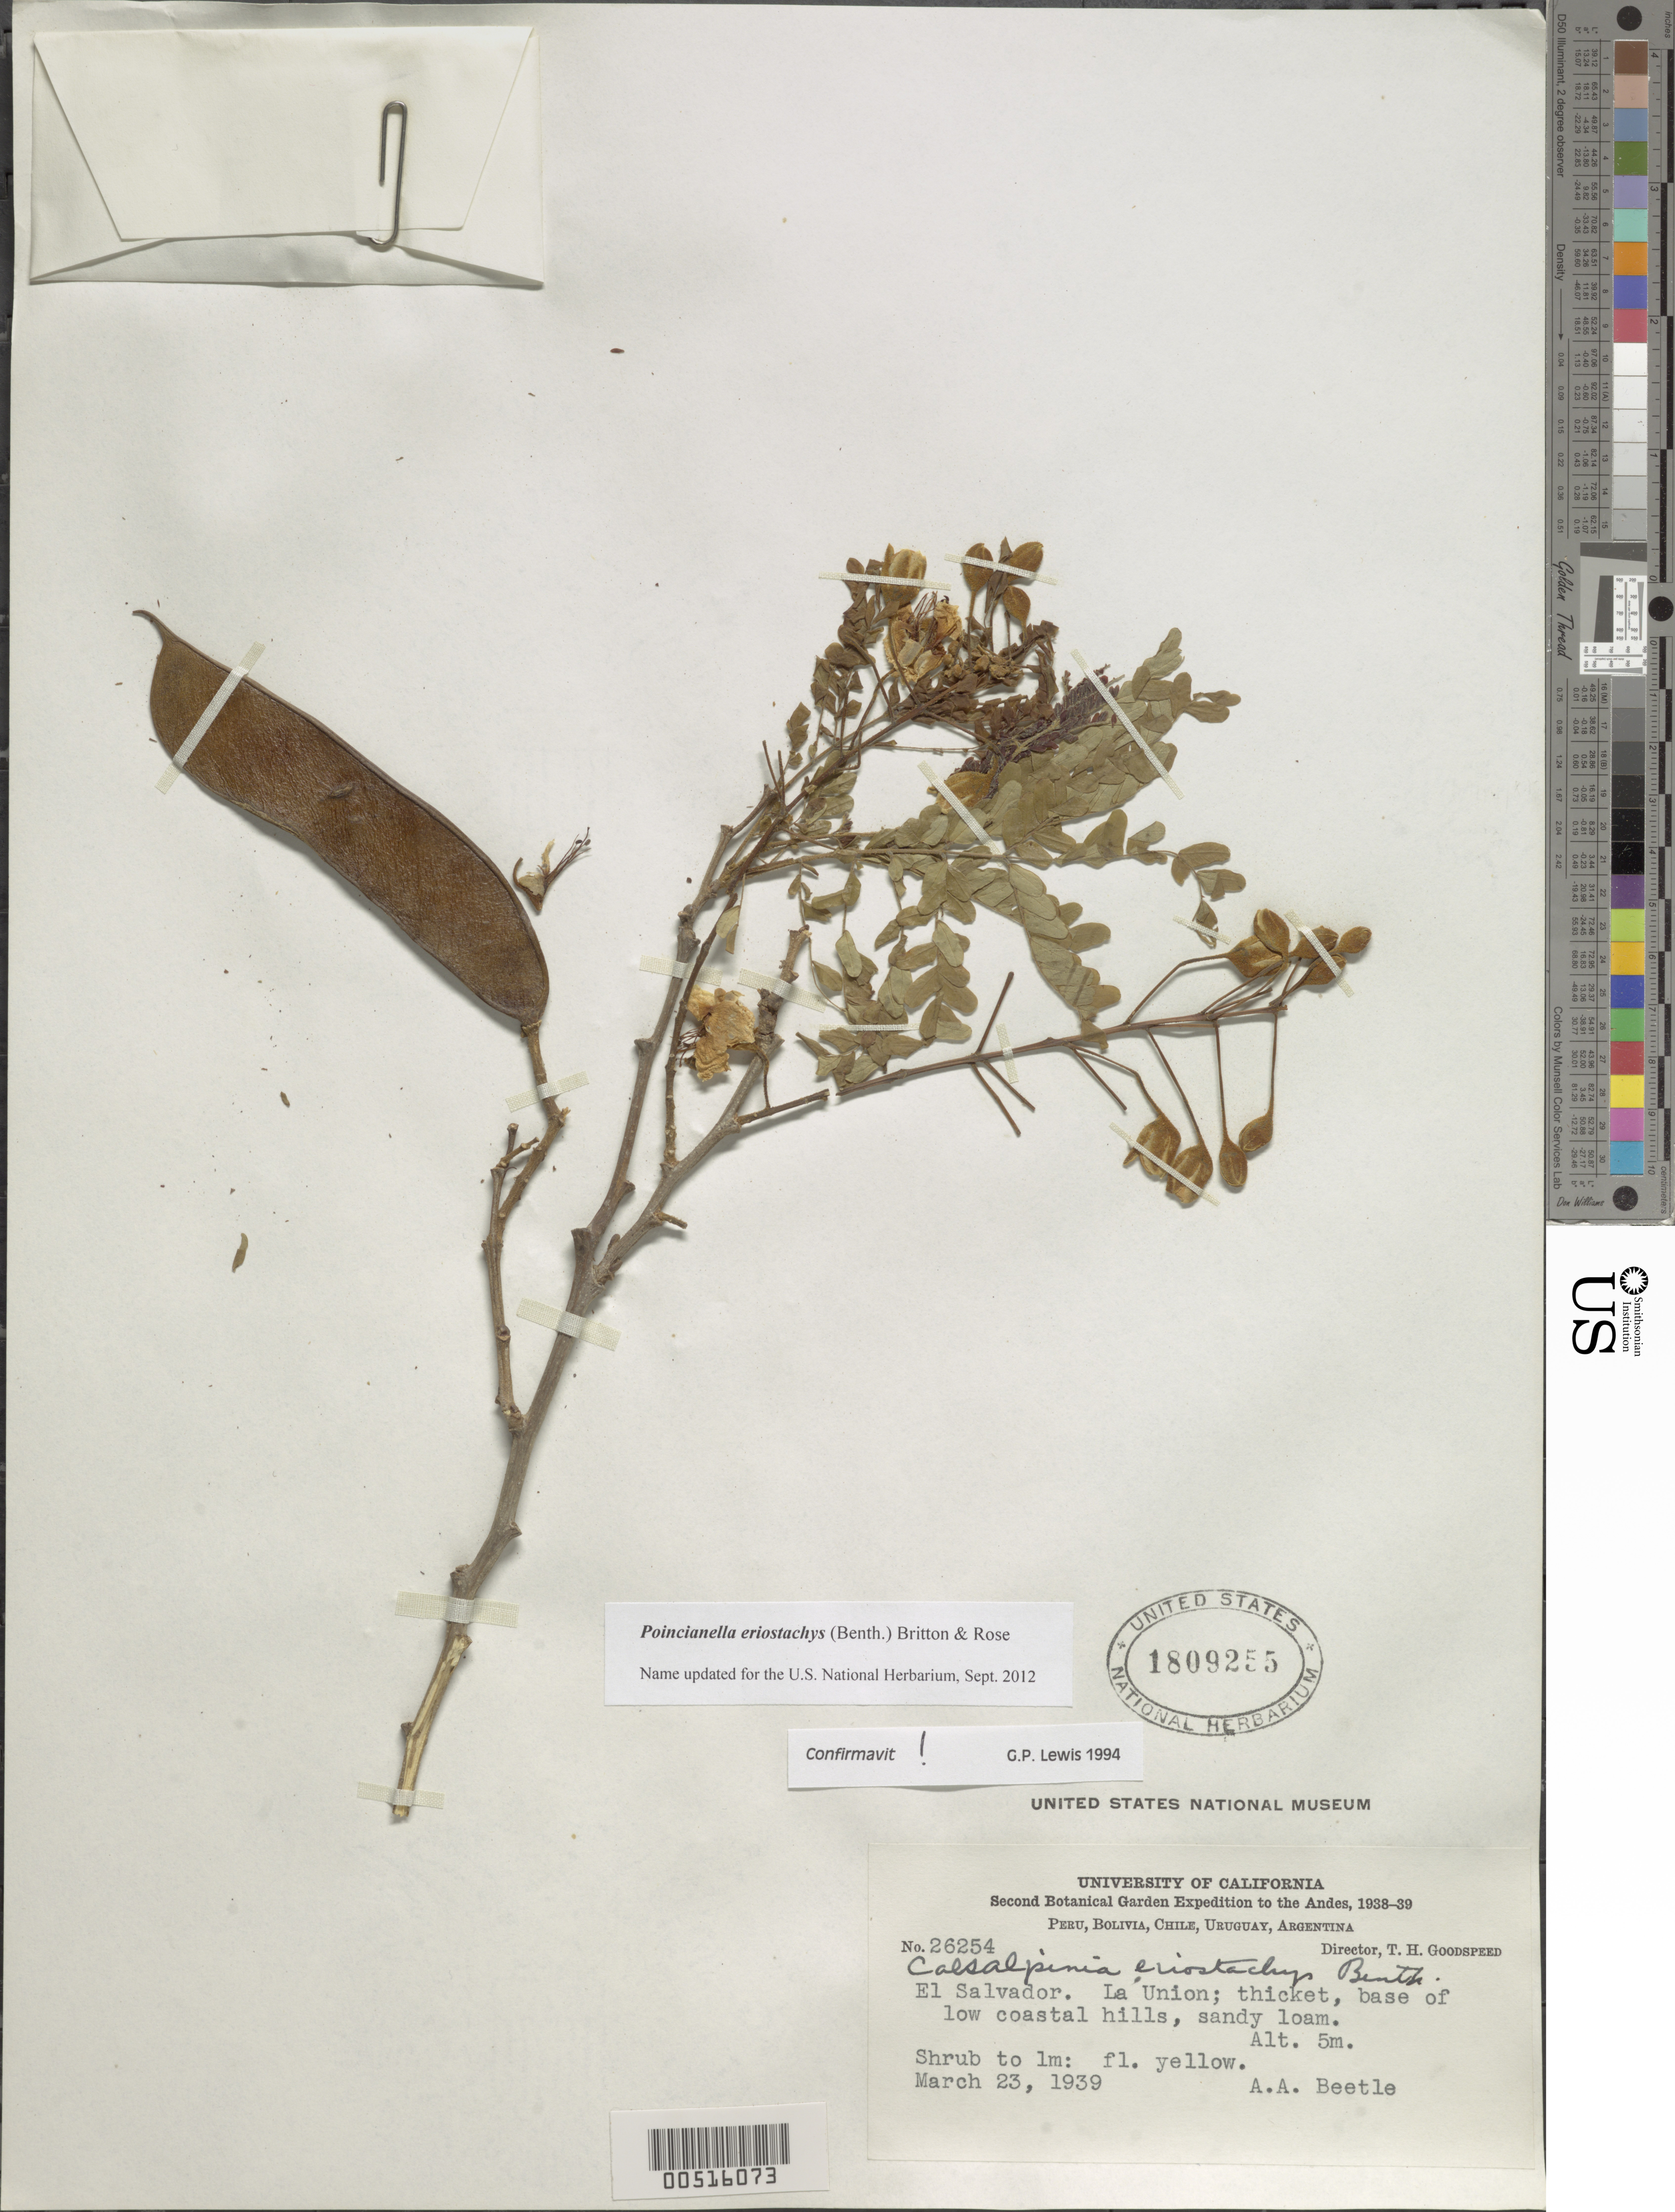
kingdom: Plantae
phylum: Tracheophyta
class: Magnoliopsida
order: Fabales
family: Fabaceae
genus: Cenostigma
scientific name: Cenostigma eriostachys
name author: (Benth.) Gagnon & G.P. Lewis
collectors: A. A. Beetle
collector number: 26254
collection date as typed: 23 Mar 1939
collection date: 1939-03-23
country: El Salvador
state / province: La Unión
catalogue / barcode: US 1809255